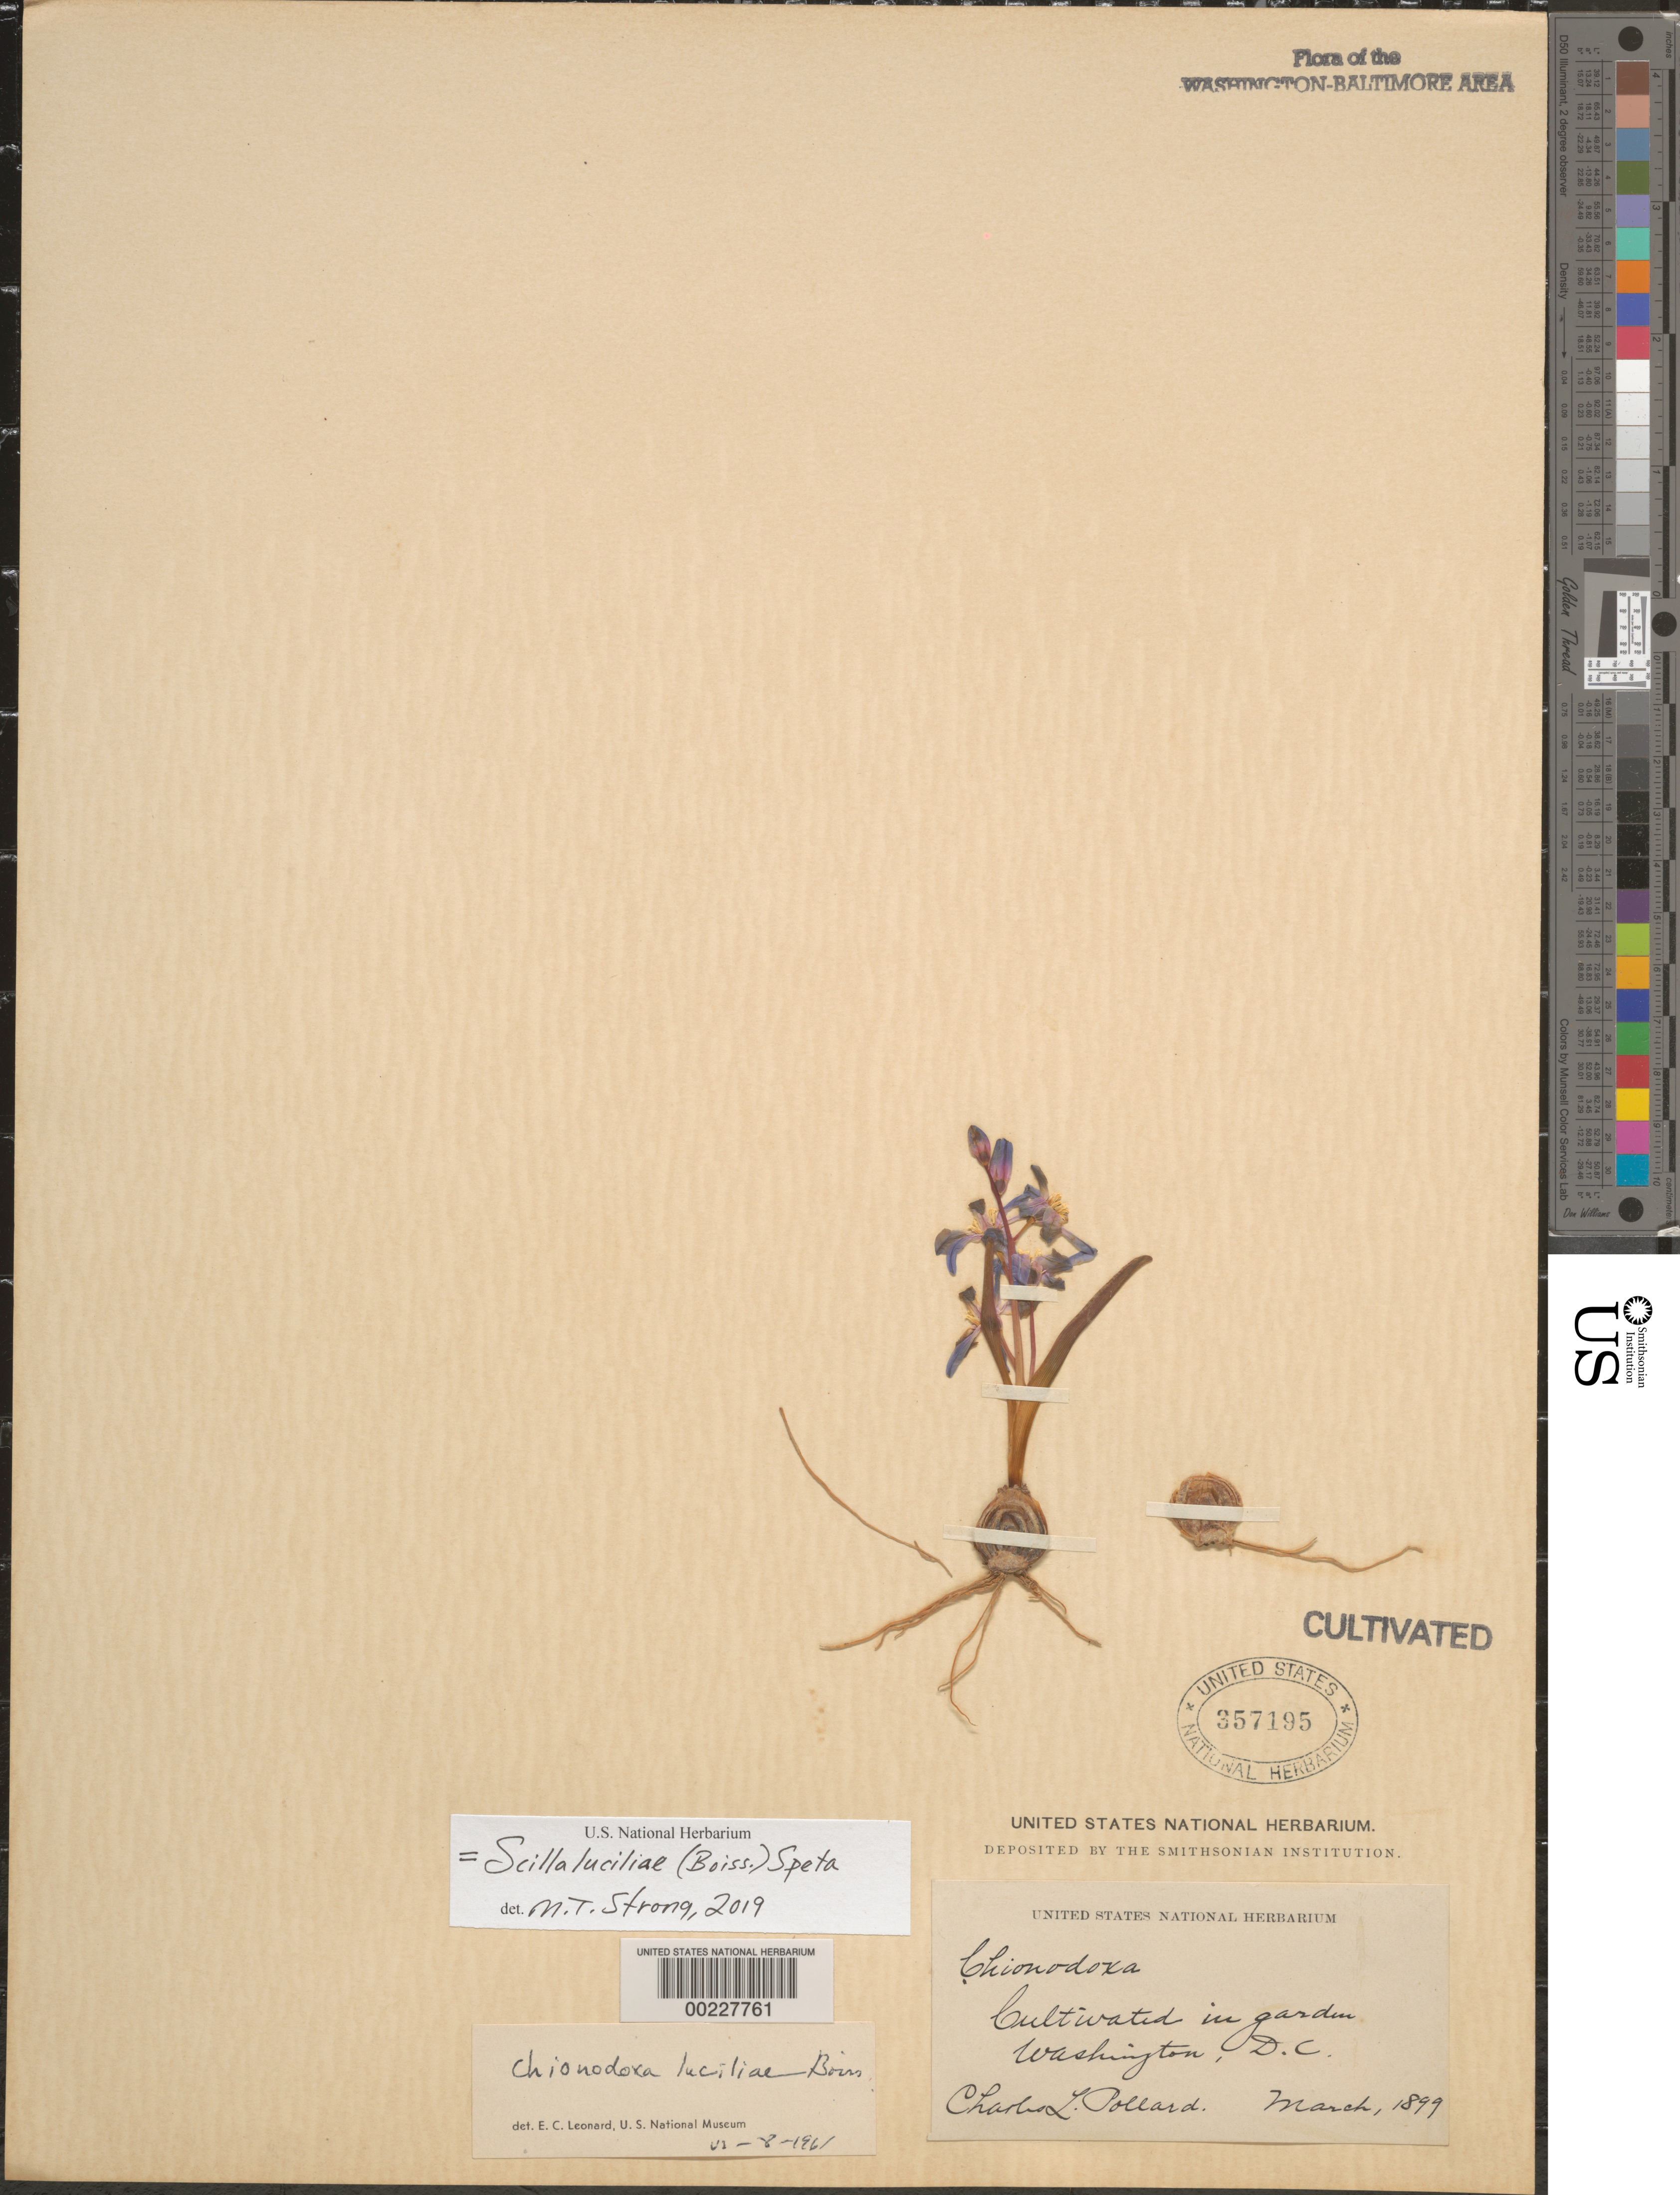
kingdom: Plantae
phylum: Tracheophyta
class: Liliopsida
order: Asparagales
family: Asparagaceae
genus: Scilla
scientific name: Scilla luciliae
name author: (Boiss.) Speta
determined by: Strong, Mark T., (BOT), Smithsonian Institution - National Museum of Natural History (UNITED STATES)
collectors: C. L. Pollard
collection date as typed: Mar 1899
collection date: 1899-03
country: United States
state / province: District of Columbia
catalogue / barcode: US 357195